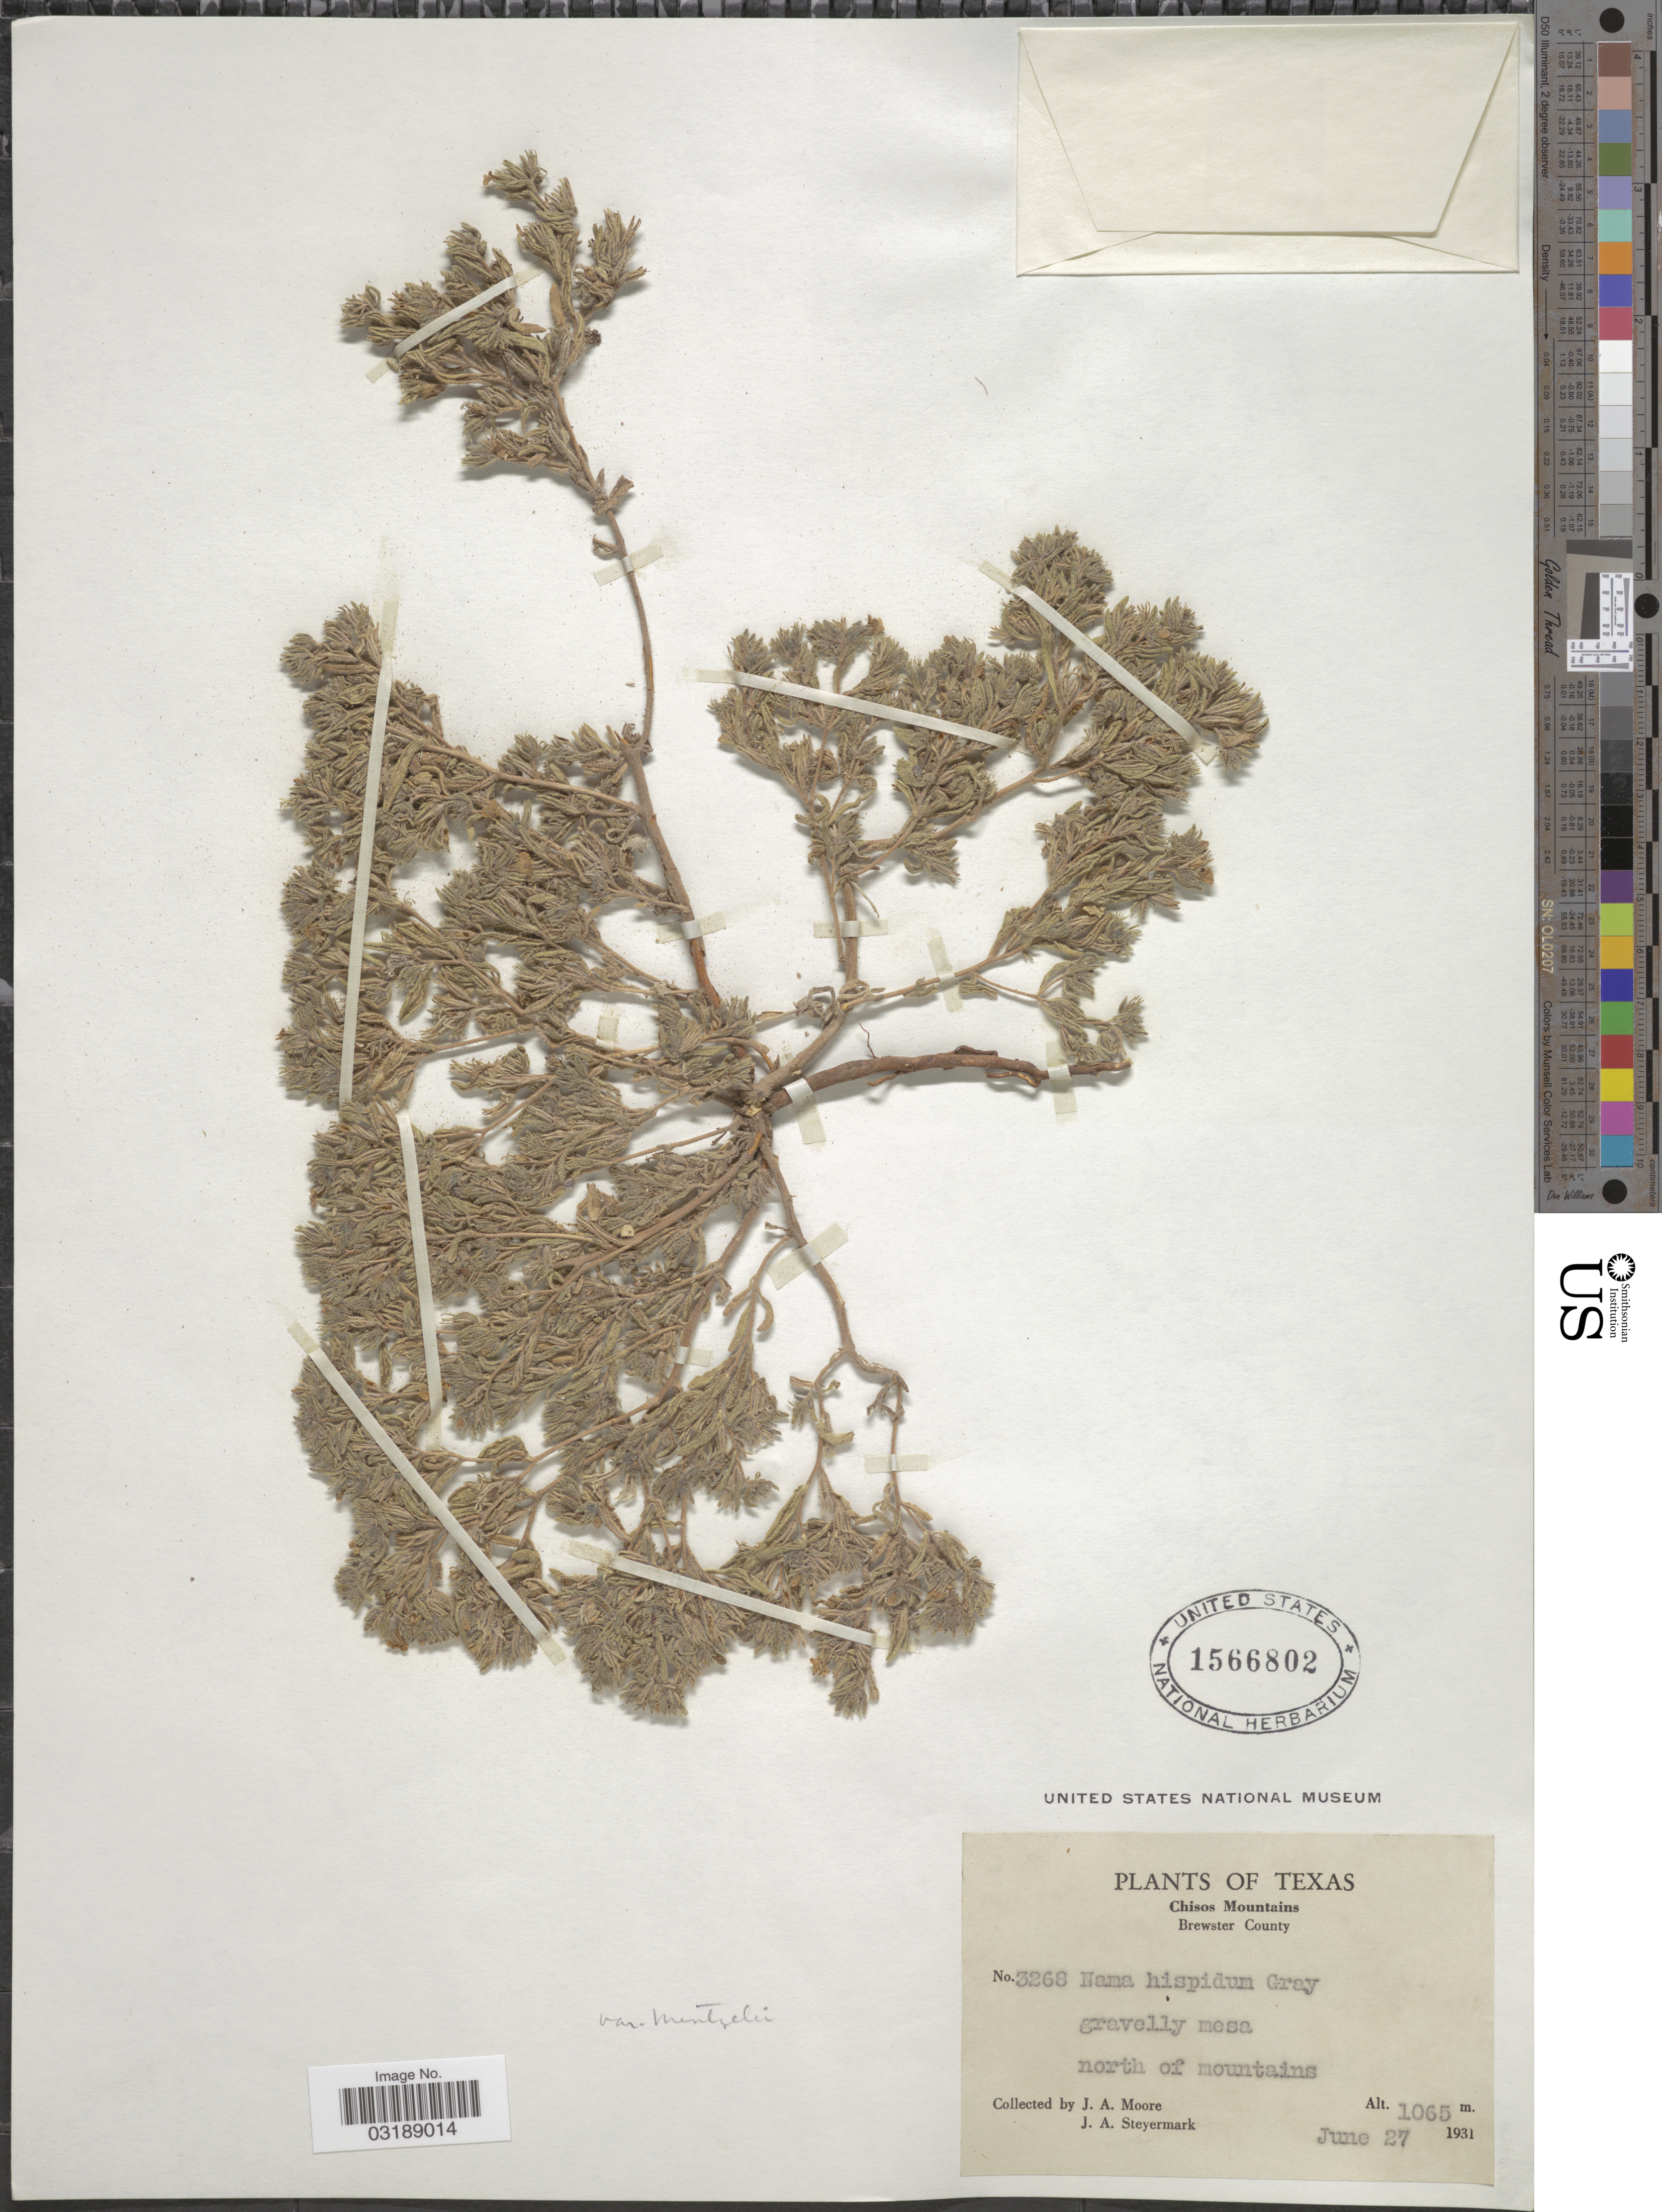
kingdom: Plantae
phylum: Tracheophyta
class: Magnoliopsida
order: Boraginales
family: Namaceae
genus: Nama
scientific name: Nama hispida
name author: A. Gray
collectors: J. A. Moore & J. Steyermark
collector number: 3268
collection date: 1931-06-27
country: United States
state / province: Texas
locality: Chisos Mountains, Brewster County, north of mountains.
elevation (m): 1065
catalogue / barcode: US 1566802